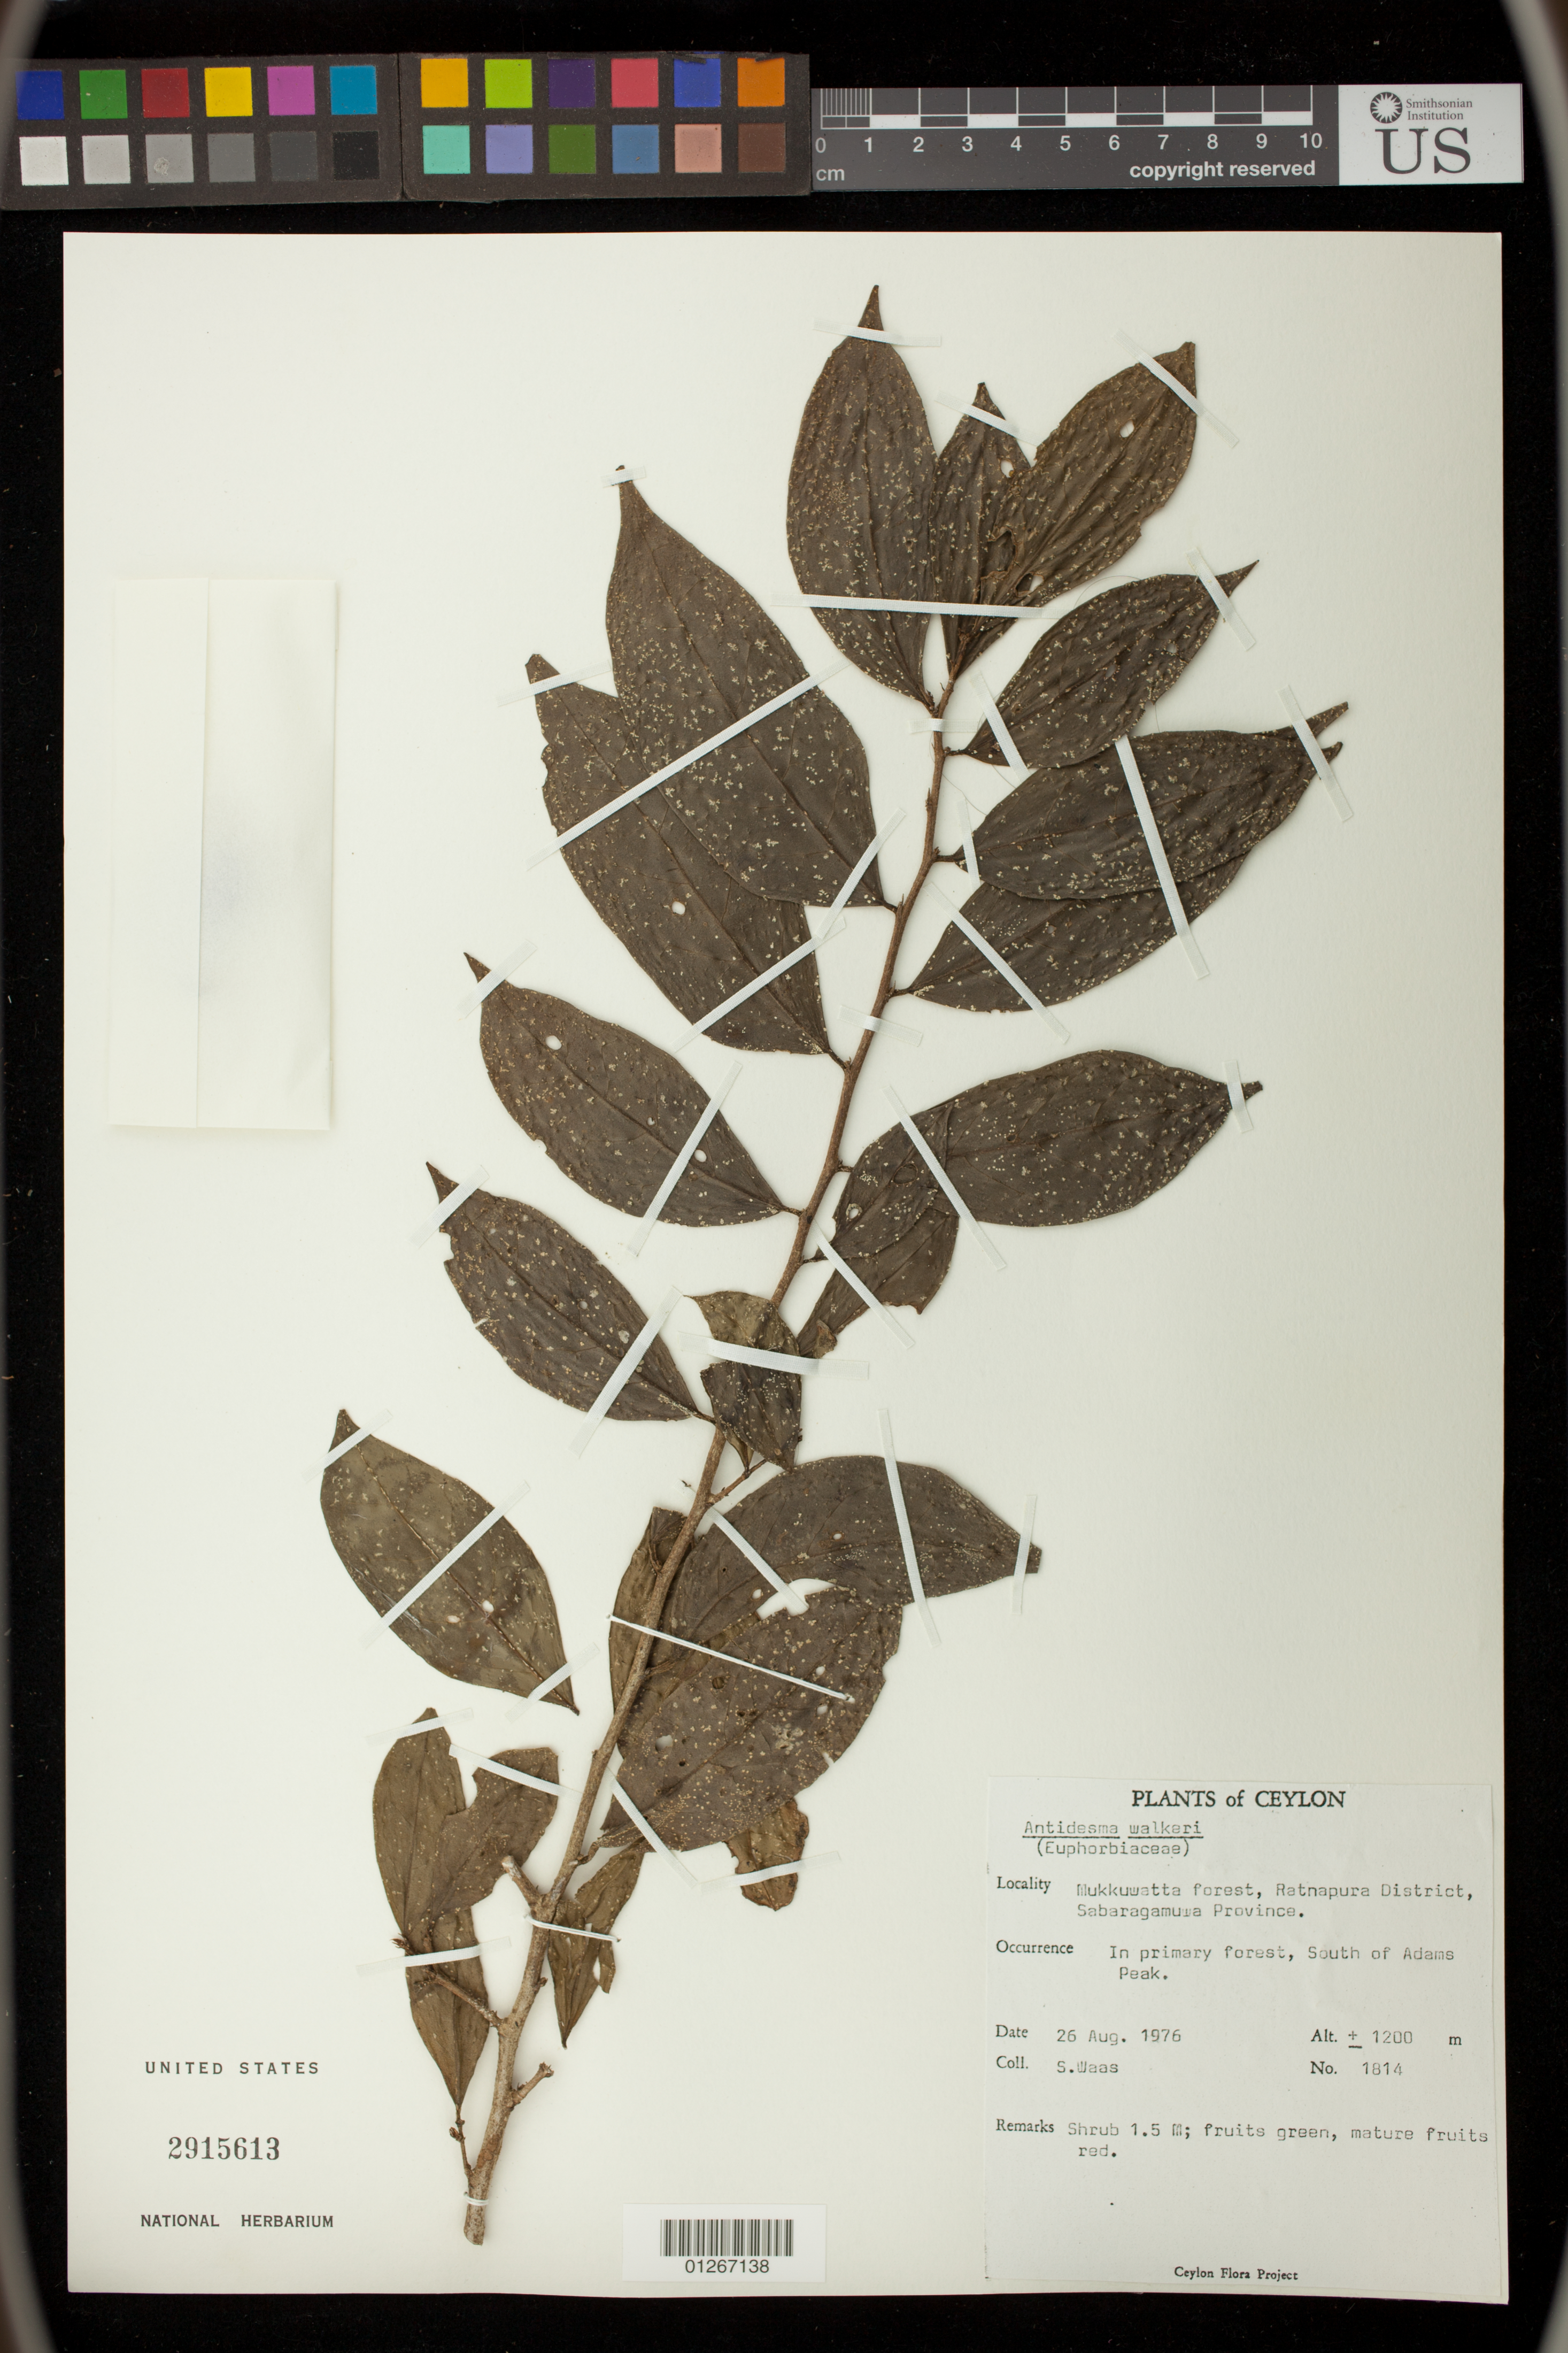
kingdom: Plantae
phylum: Tracheophyta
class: Magnoliopsida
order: Malpighiales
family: Phyllanthaceae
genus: Antidesma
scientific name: Antidesma walkeri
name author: (Tul.) Pax & K. Hoffm.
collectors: S. Waas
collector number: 1814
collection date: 1976-08-26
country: Sri Lanka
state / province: Sabaragamuwa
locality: Mukkuwatta Forest, Ratnapura District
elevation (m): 1200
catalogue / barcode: US 2915613